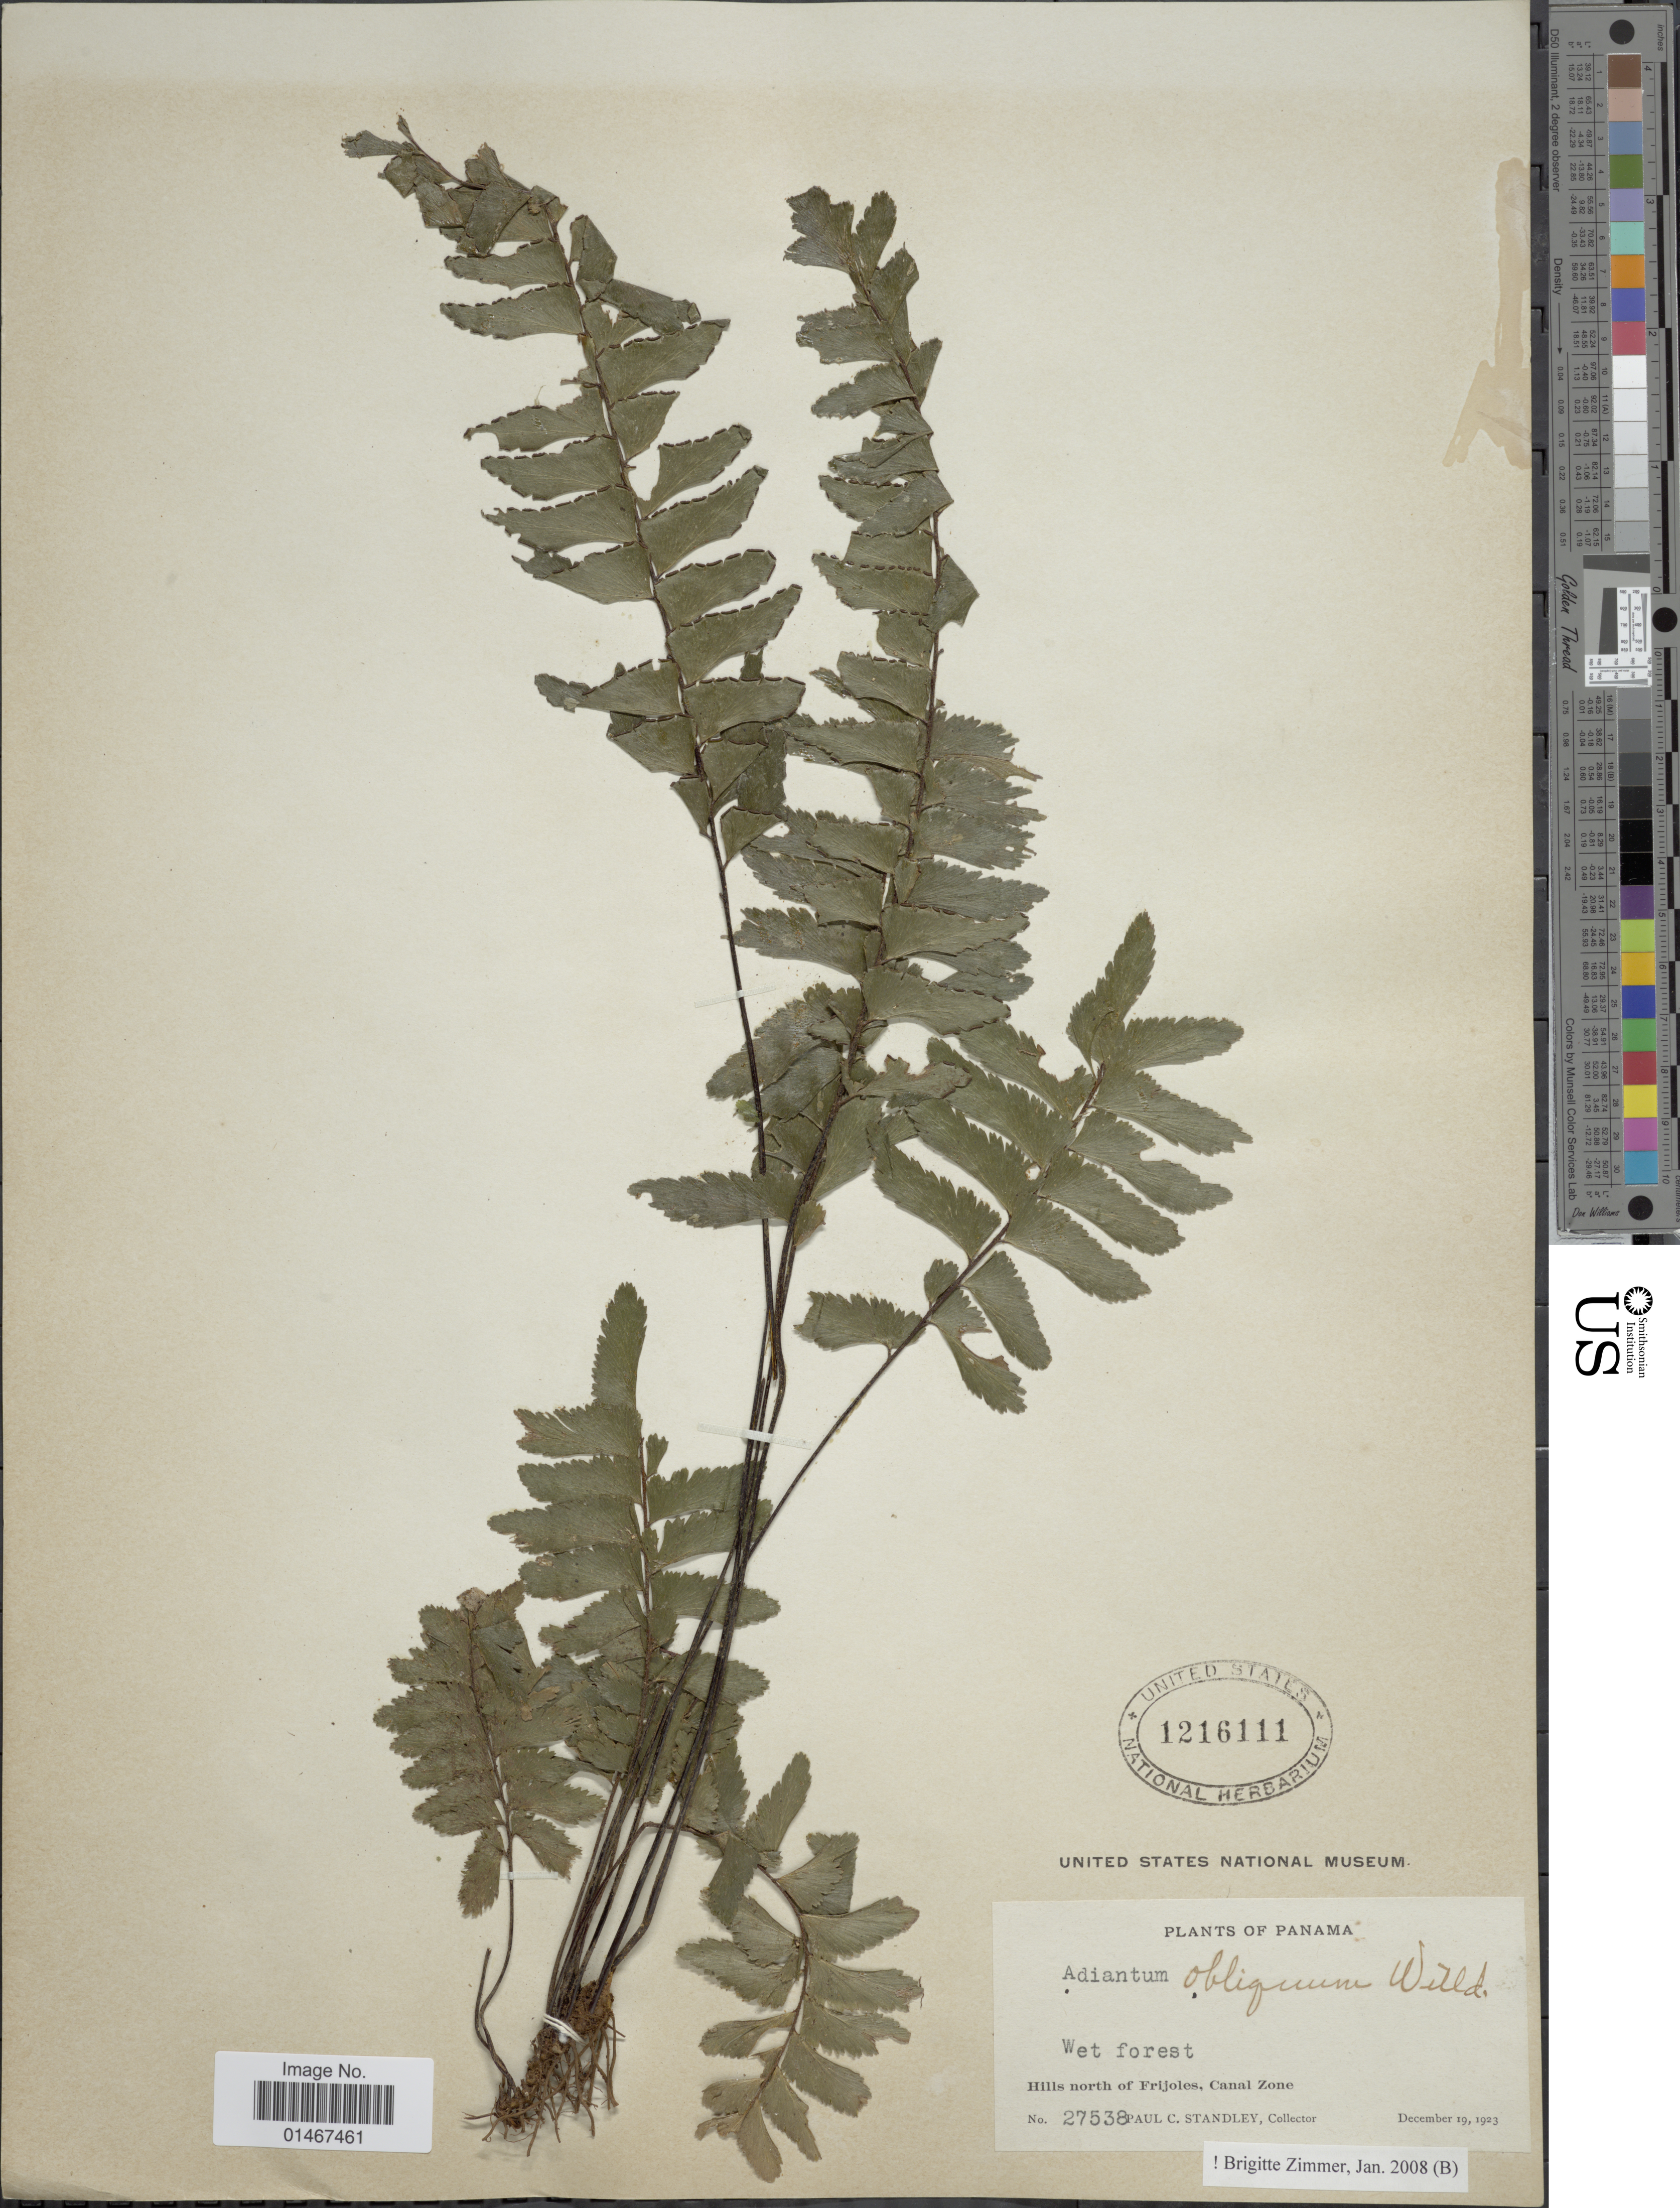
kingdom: Plantae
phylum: Tracheophyta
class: Polypodiopsida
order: Polypodiales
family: Pteridaceae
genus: Adiantum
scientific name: Adiantum obliquum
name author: Willd.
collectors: P. C. Standley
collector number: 27538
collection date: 1923-12-19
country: Panama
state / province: Colón / Panamá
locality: Hills north of Frijoles, Canal Zone.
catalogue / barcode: US 1216111